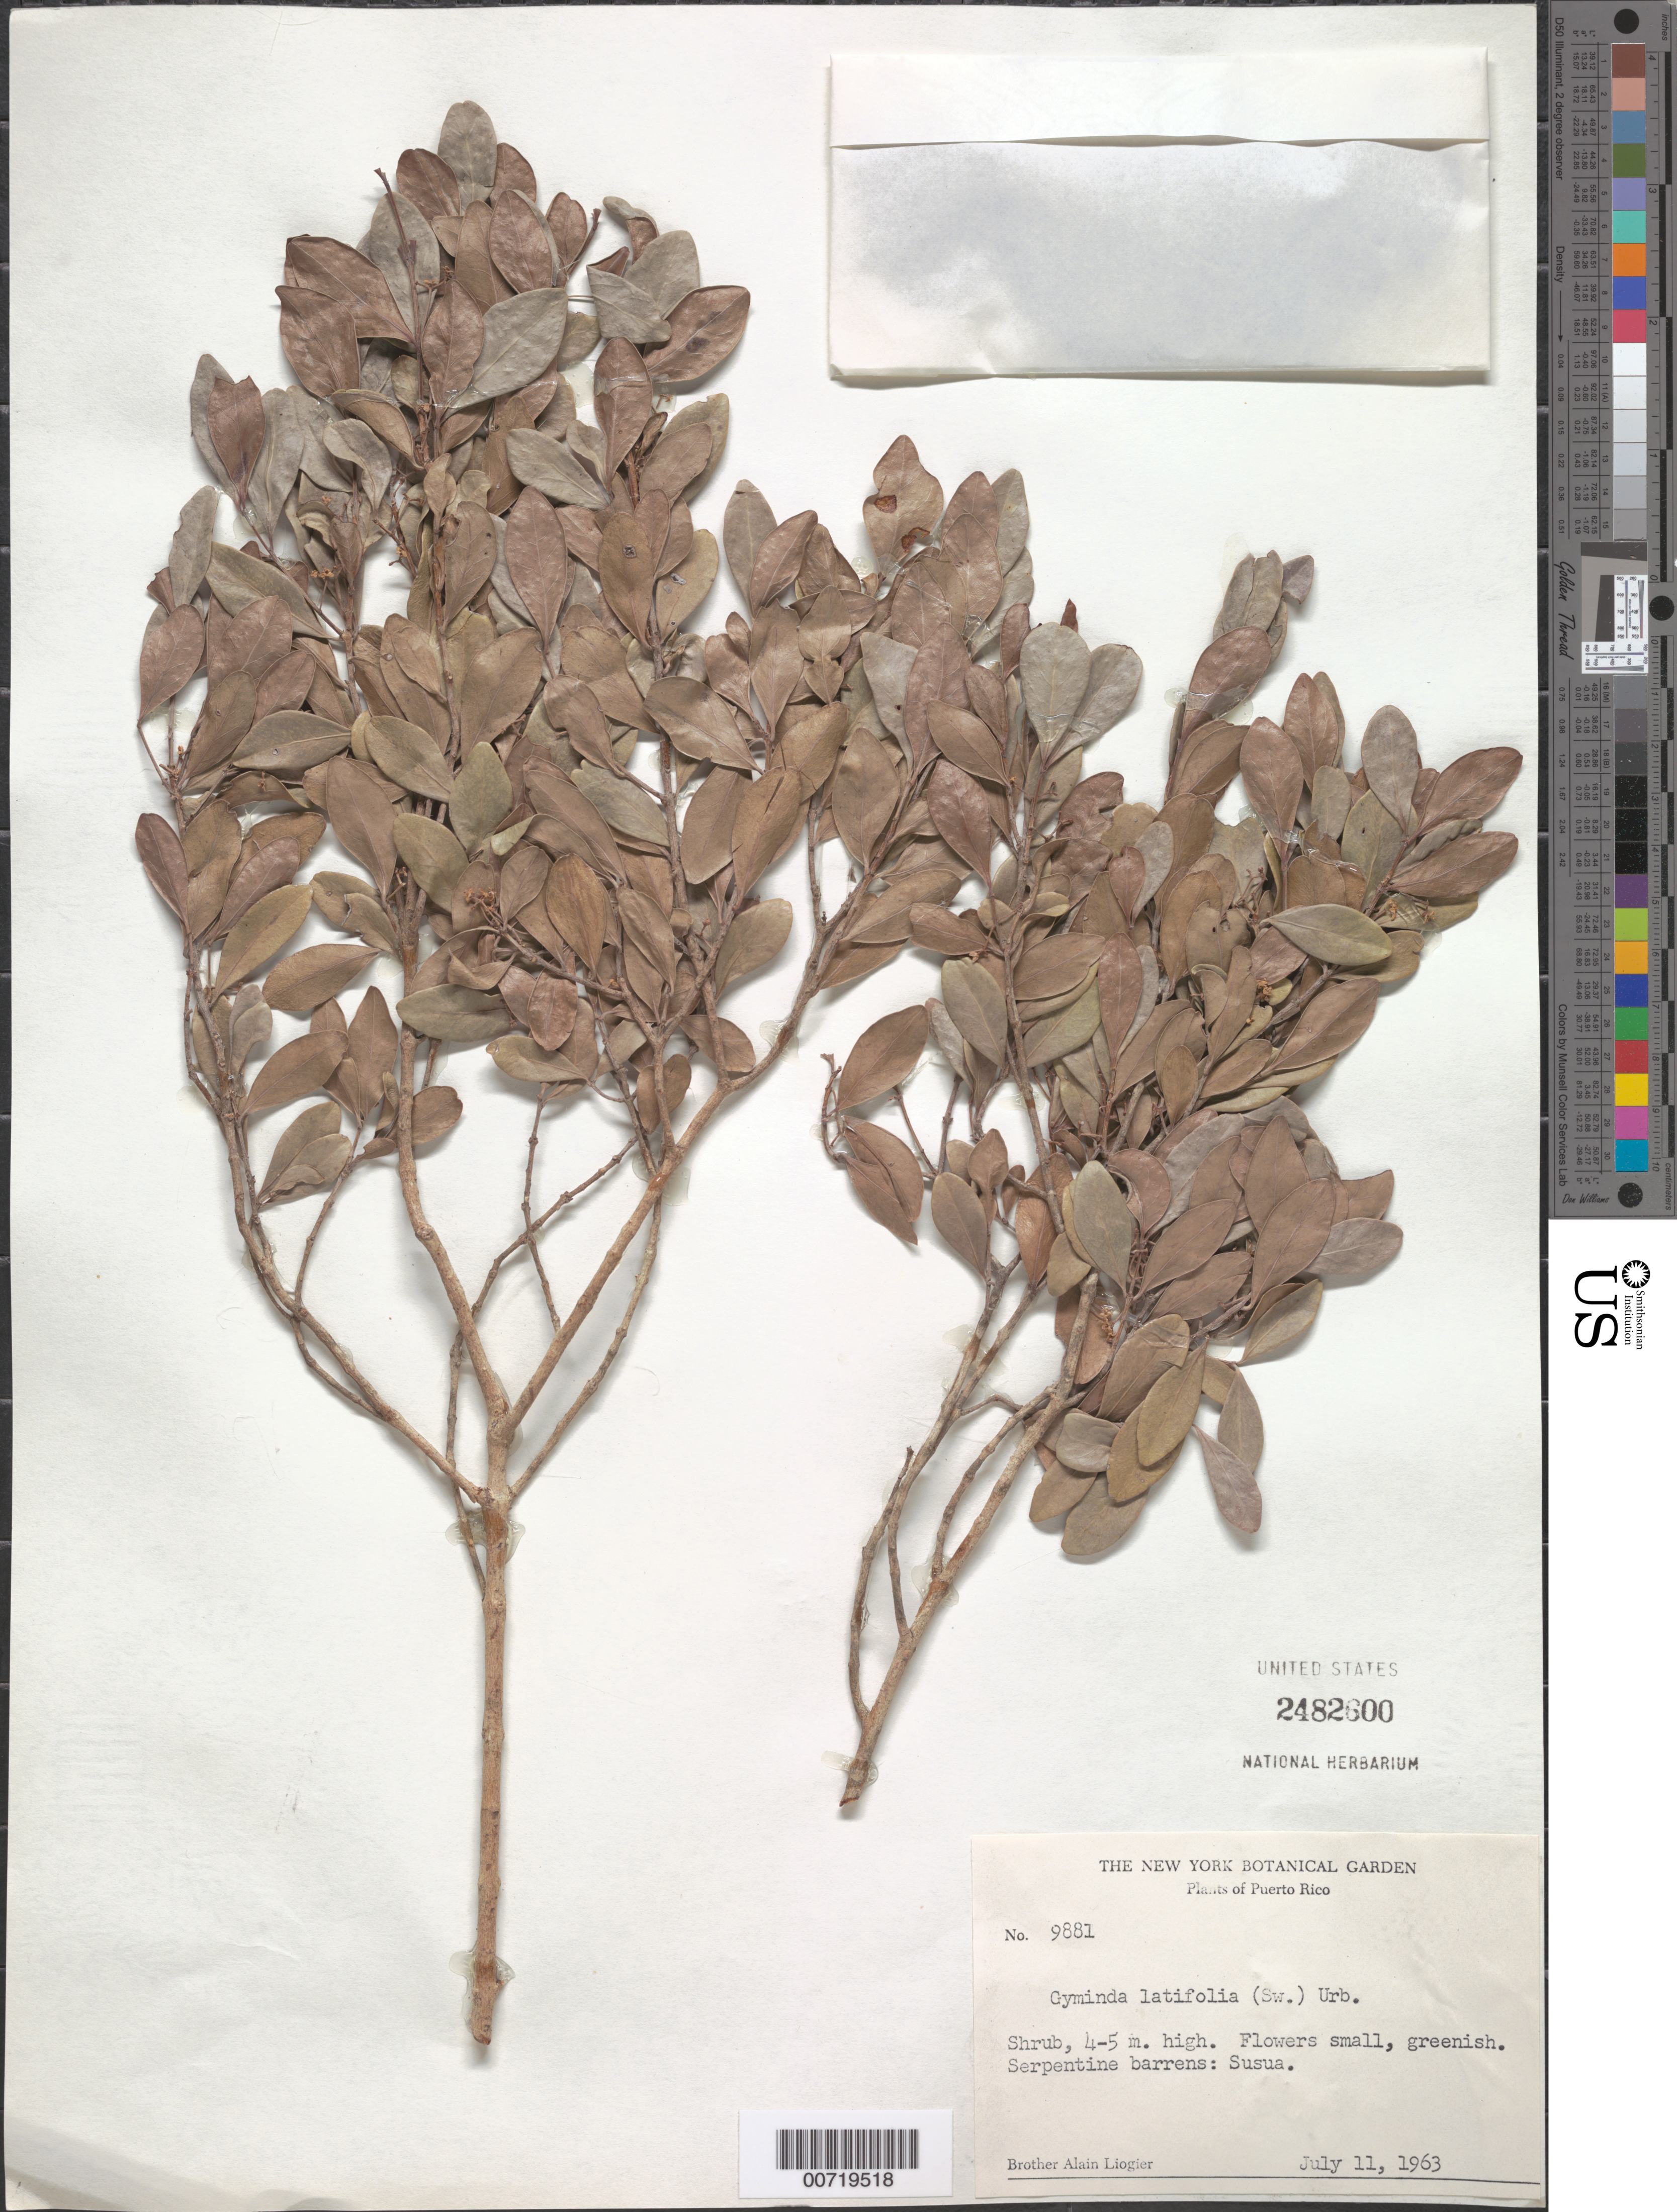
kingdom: Plantae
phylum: Tracheophyta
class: Magnoliopsida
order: Celastrales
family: Celastraceae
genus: Gyminda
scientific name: Gyminda latifolia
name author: (Sw.) Urb.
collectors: A. H. Liogier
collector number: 9881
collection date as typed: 11 Jul 1963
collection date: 1963-07-11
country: Puerto Rico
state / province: Yauco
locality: Susua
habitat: Serpentine barrens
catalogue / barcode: US 2482600